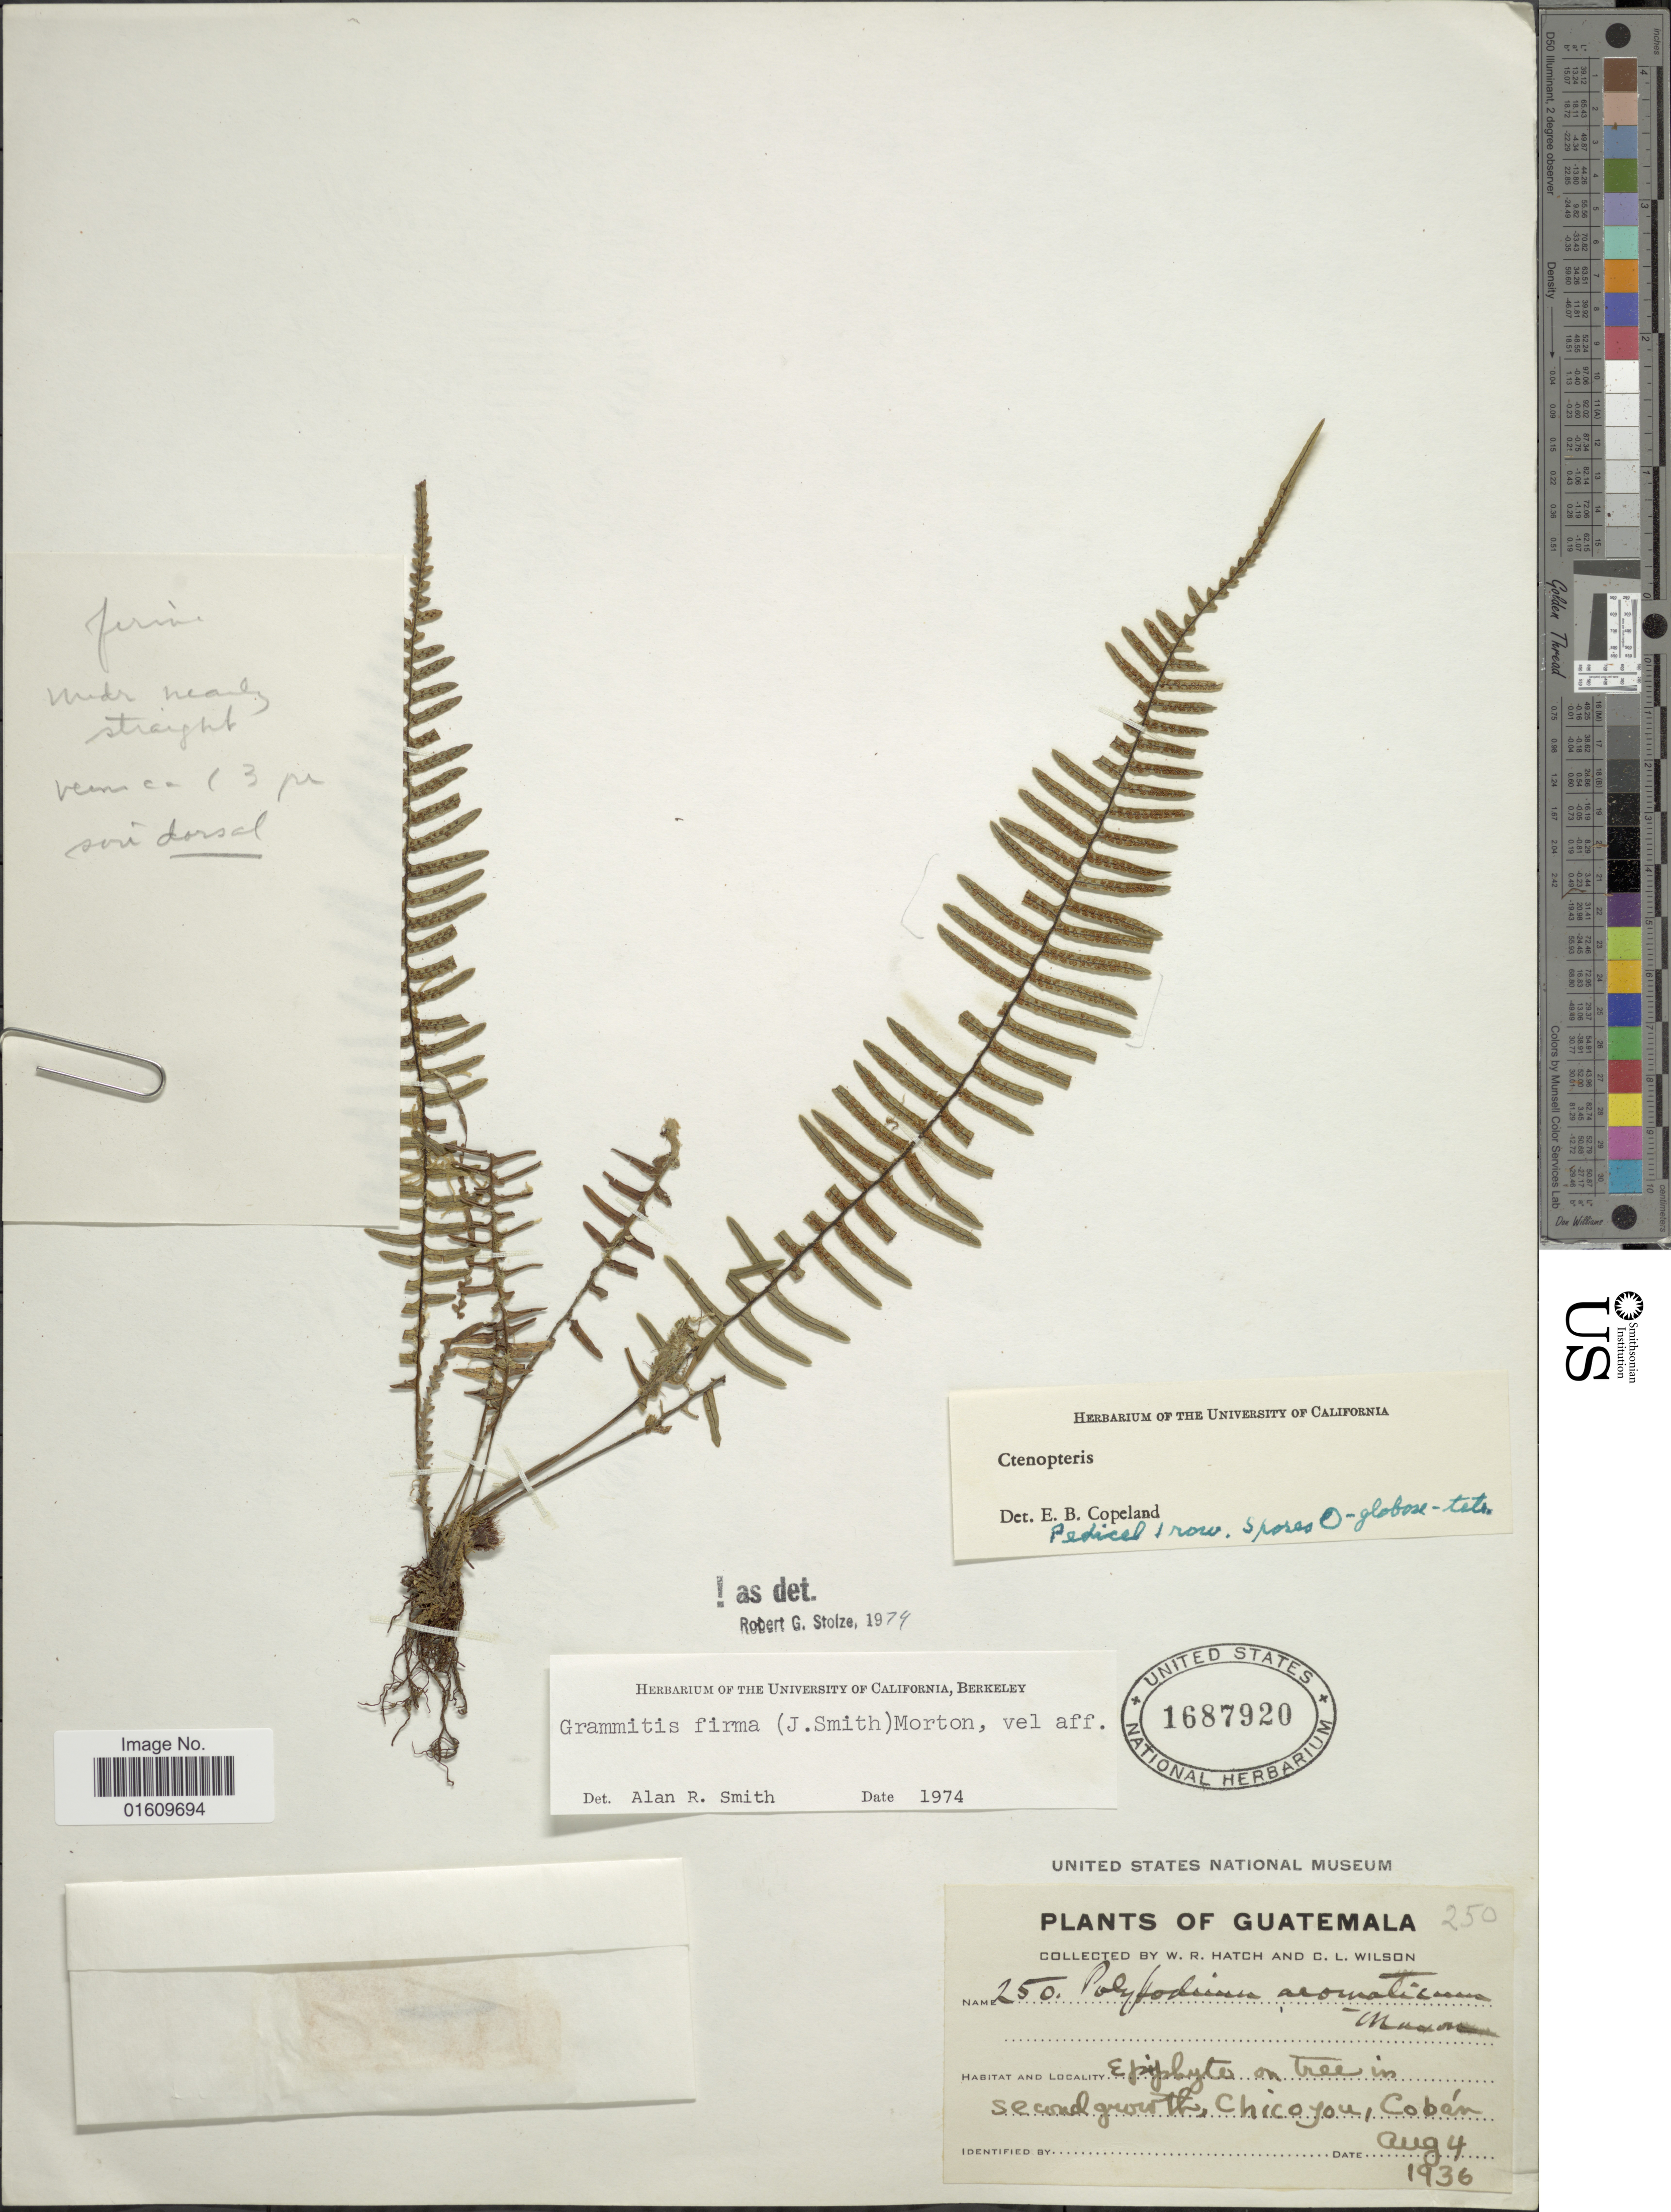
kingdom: Plantae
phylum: Tracheophyta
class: Polypodiopsida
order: Polypodiales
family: Polypodiaceae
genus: Melpomene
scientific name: Melpomene firma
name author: (J. Sm.) A.R. Sm. & R.C. Moran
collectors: W. Hatch & C. L. Wilson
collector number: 250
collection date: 1936-08-04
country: Guatemala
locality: Chicoyou, Cobán.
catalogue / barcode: US 1687920